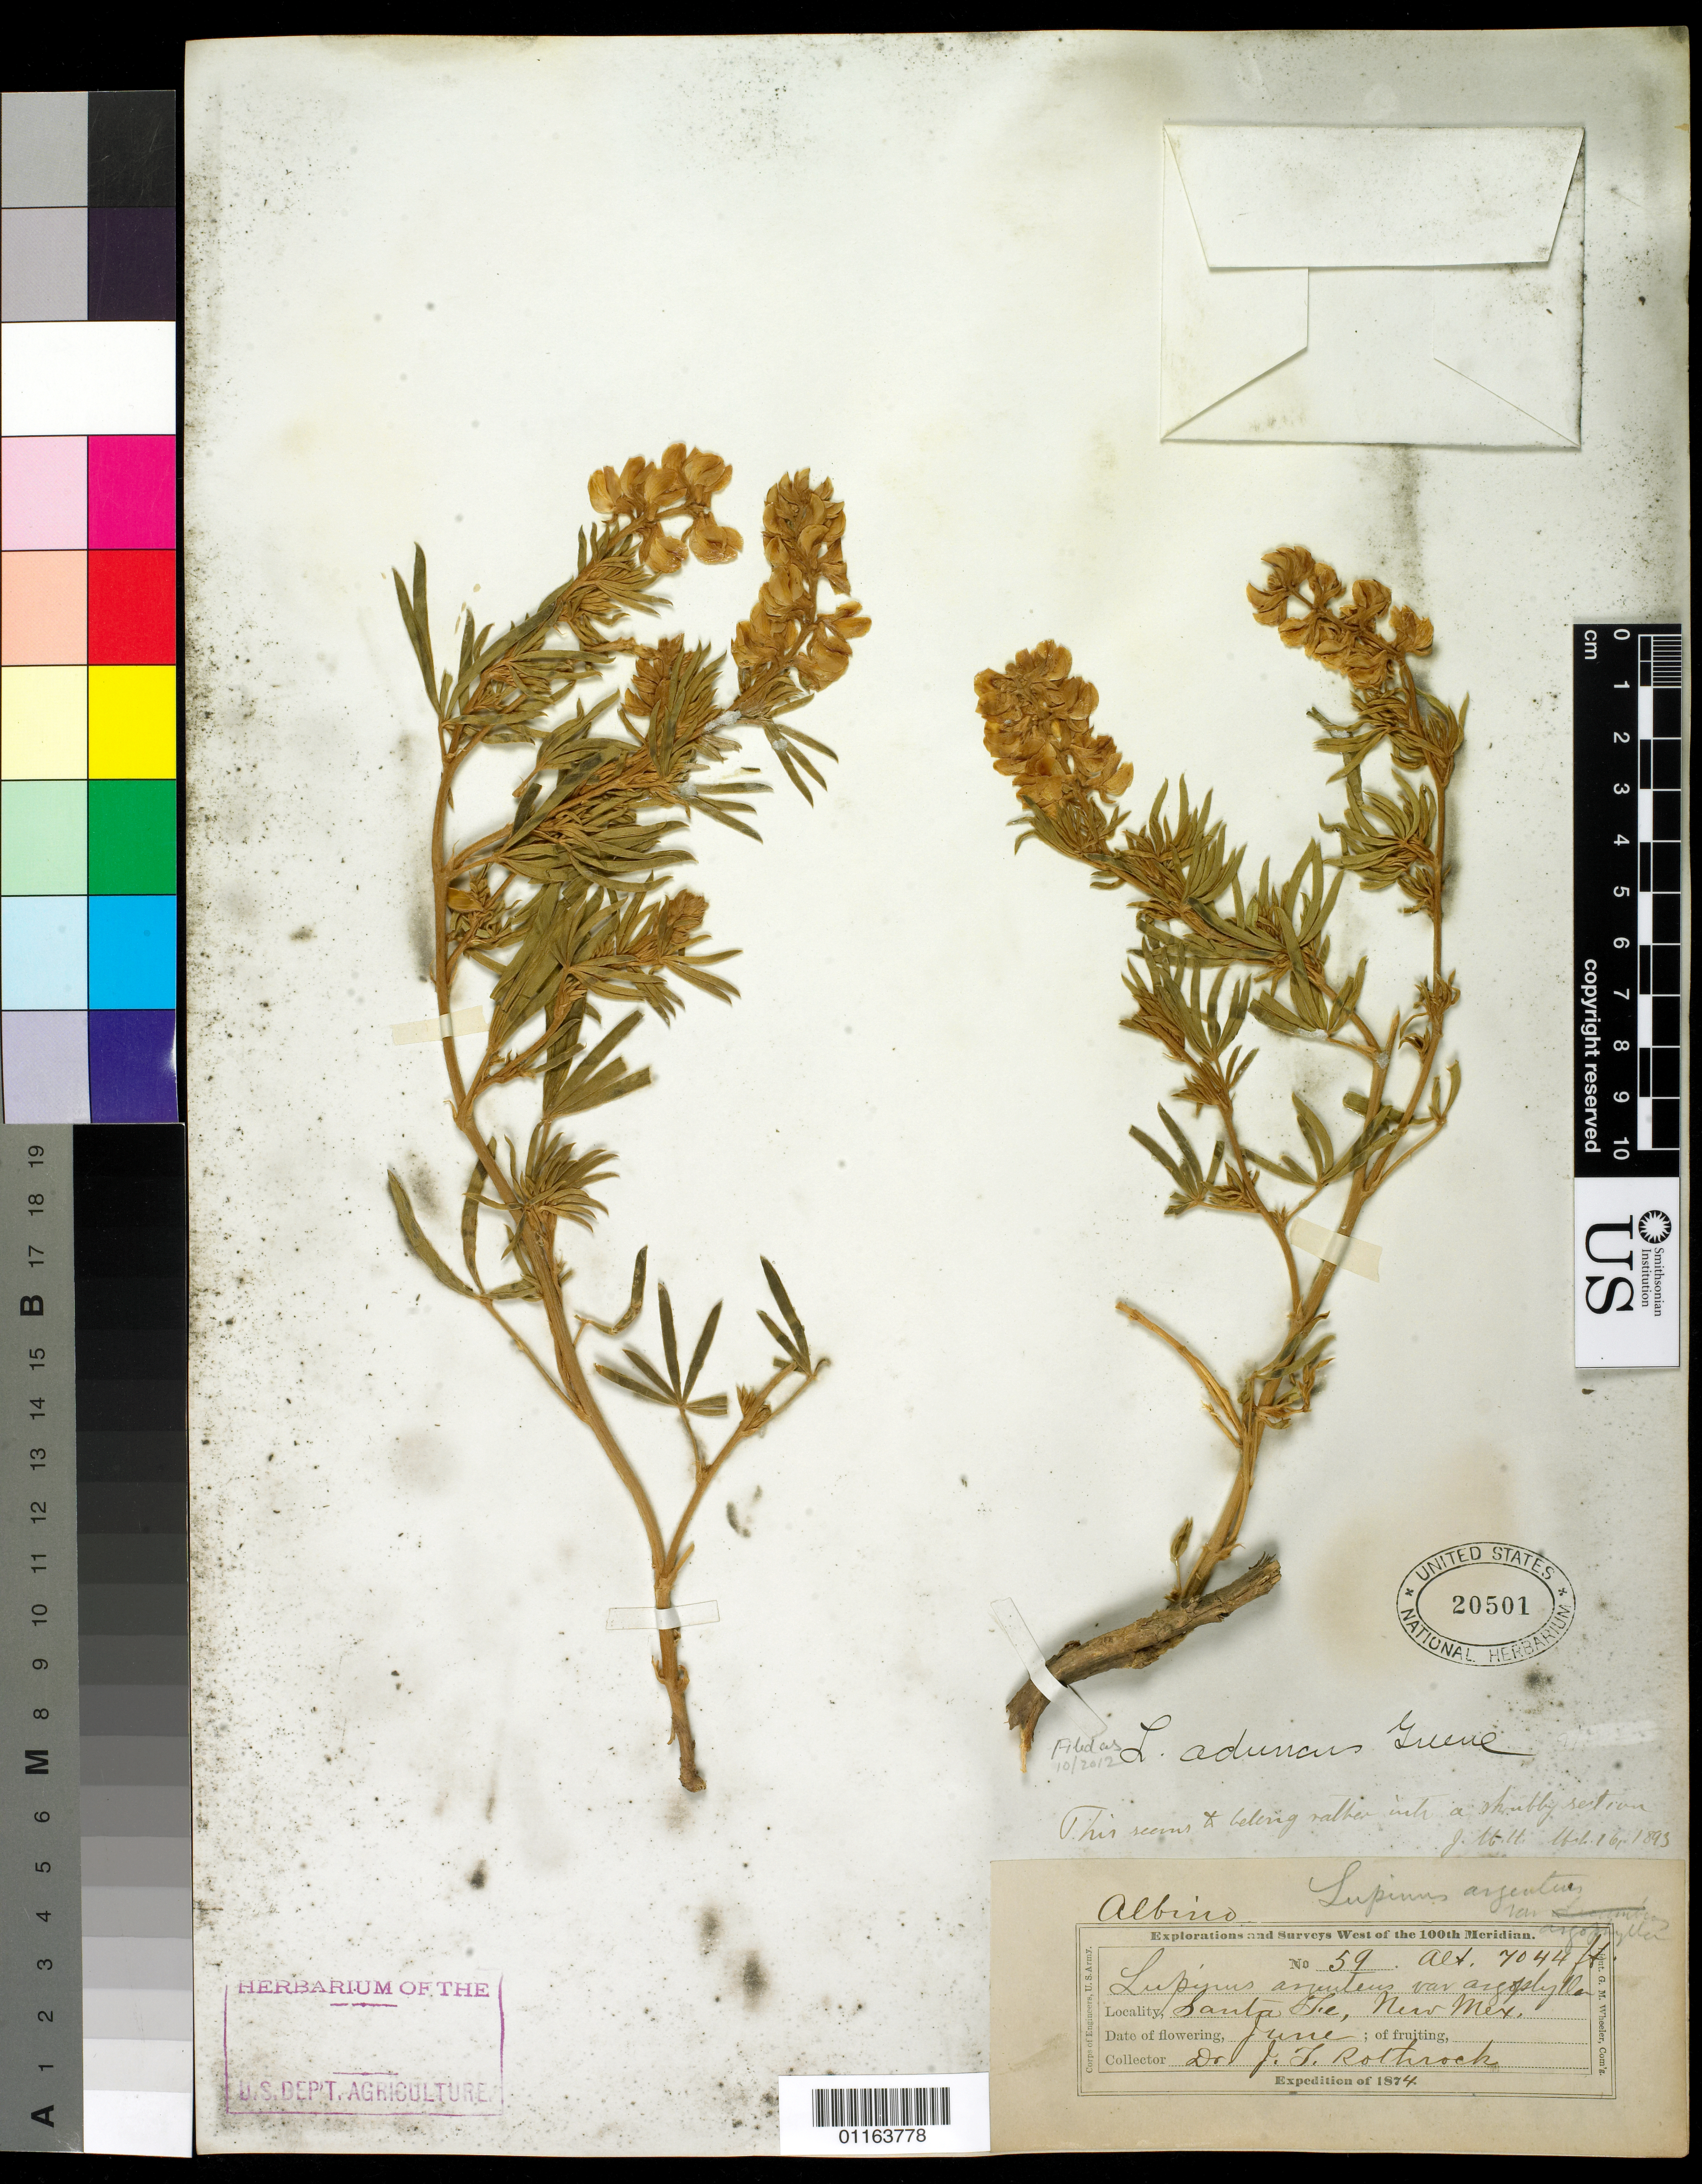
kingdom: Plantae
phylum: Tracheophyta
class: Magnoliopsida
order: Fabales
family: Fabaceae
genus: Lupinus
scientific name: Lupinus aduncus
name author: Greene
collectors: J. T. Rothrock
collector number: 59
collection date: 1874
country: United States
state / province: New Mexico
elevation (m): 2147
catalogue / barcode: US 20501